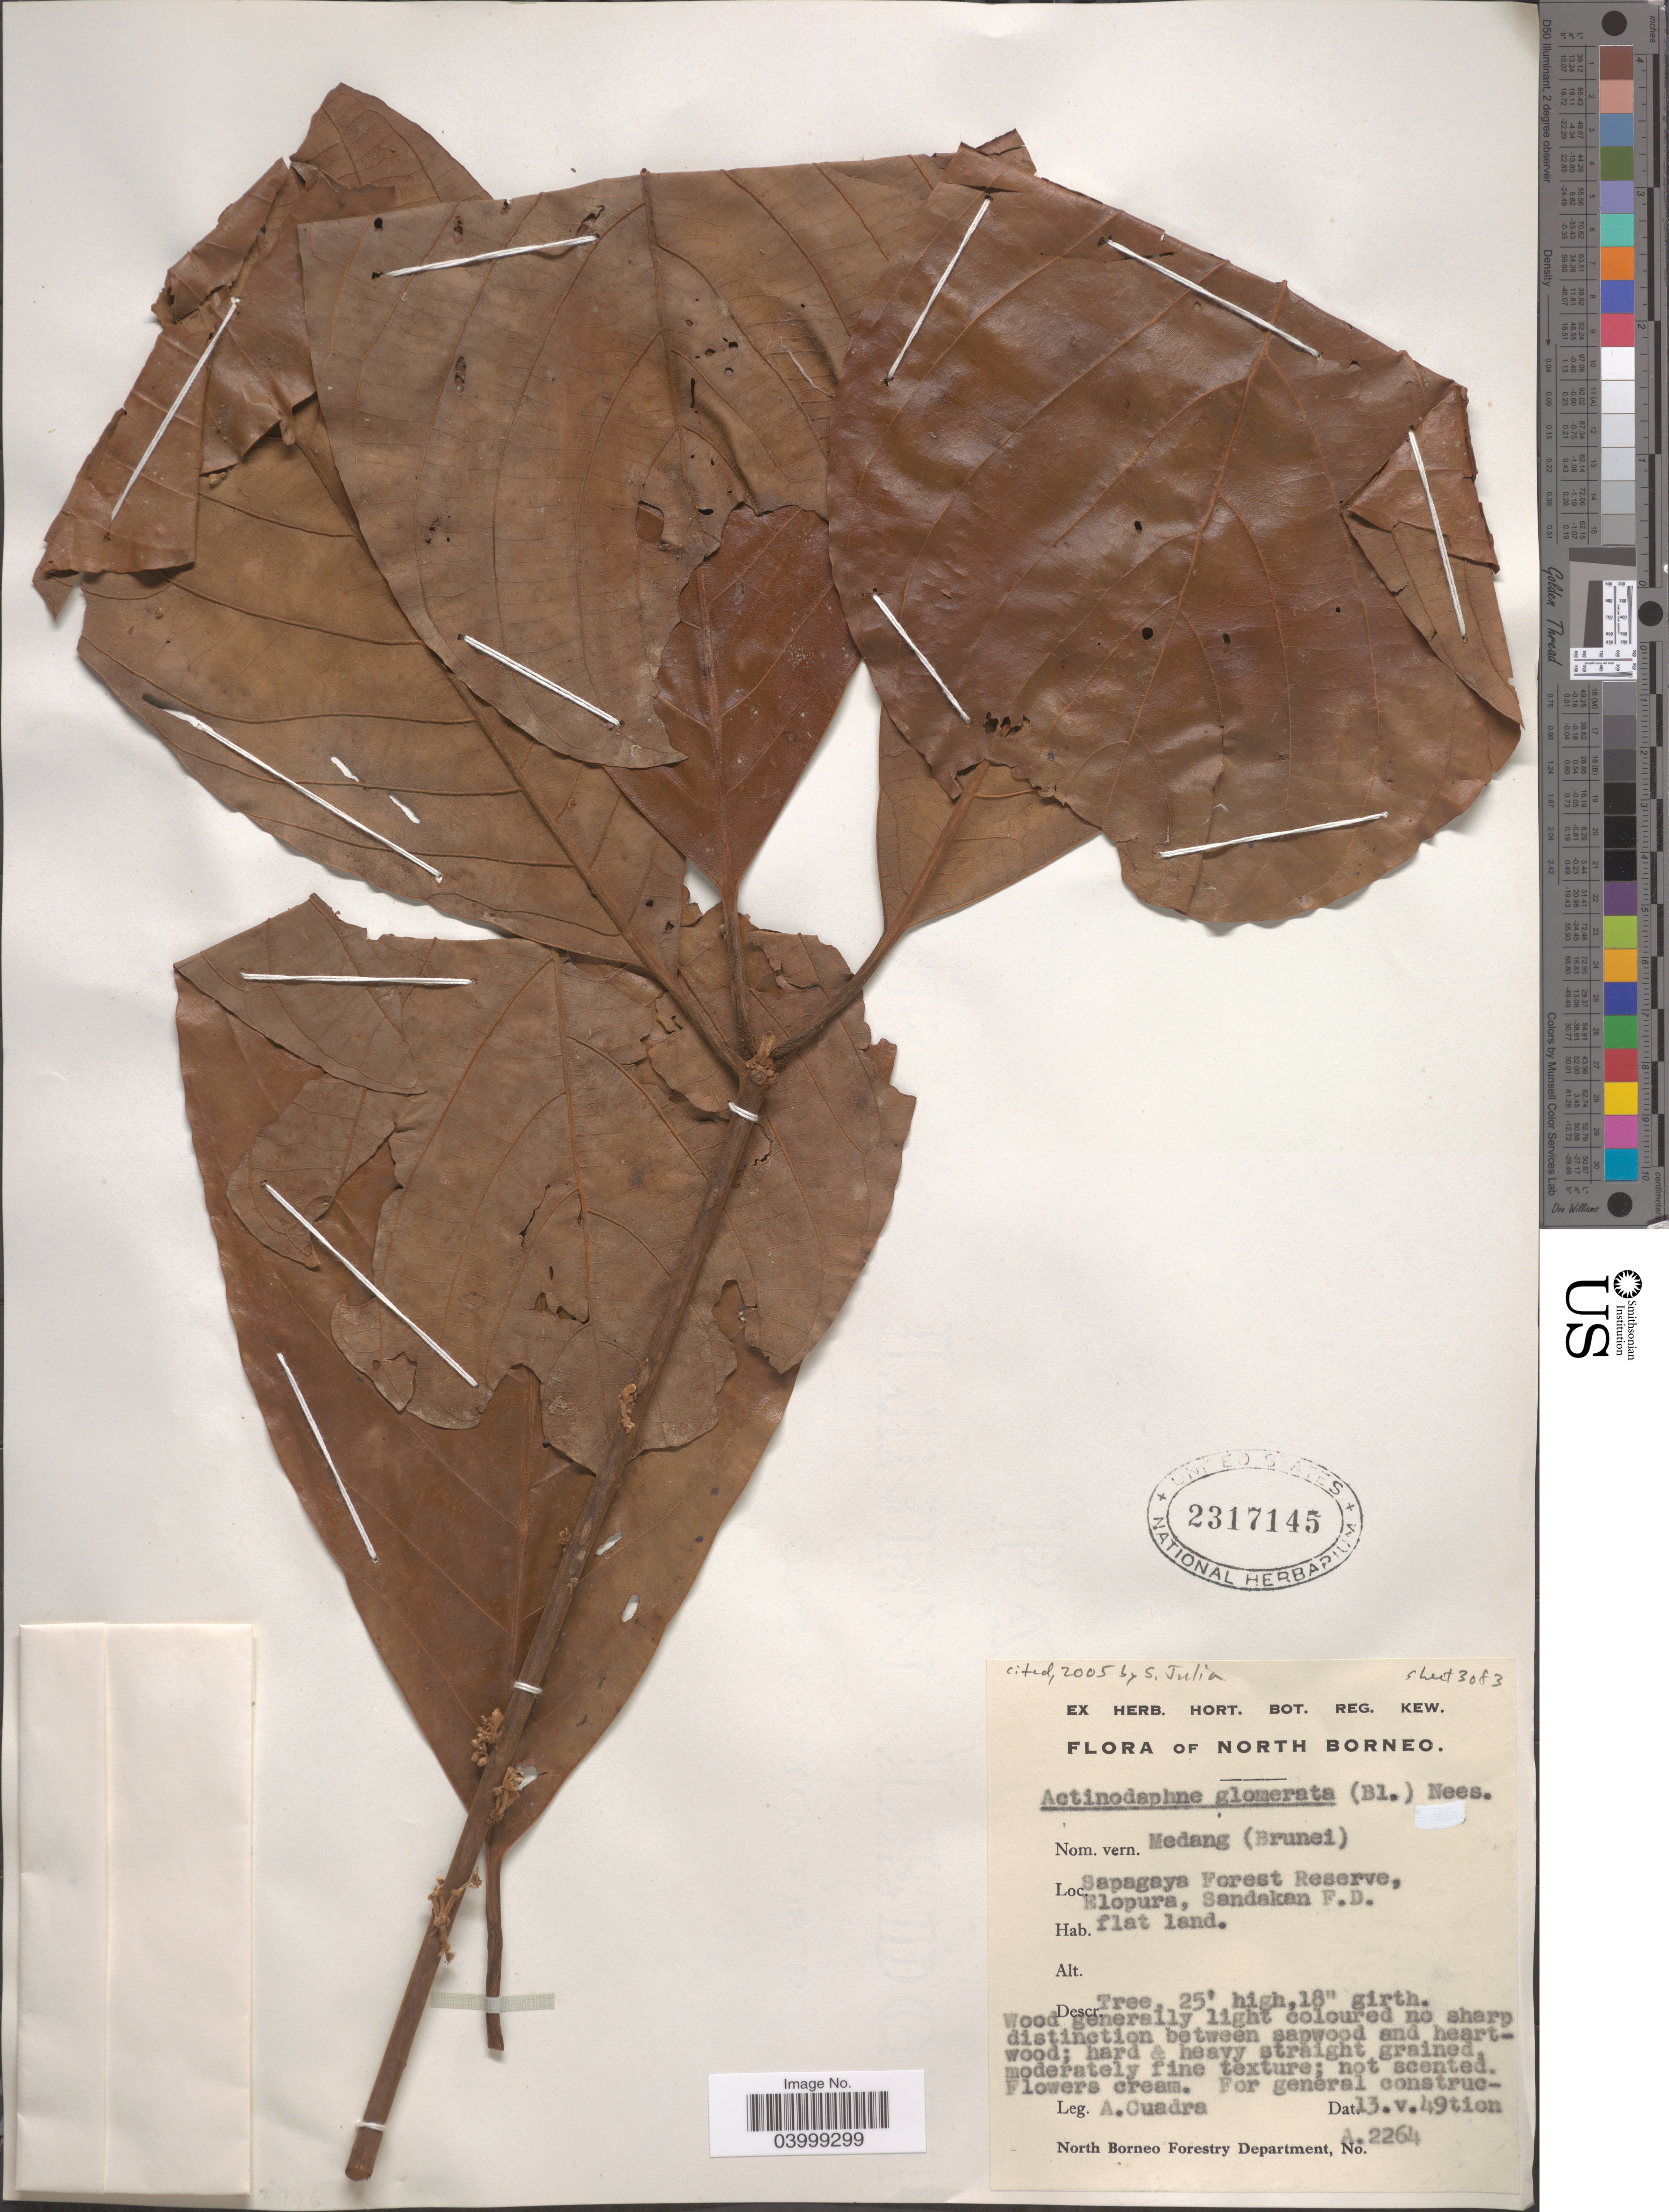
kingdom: Plantae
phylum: Tracheophyta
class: Magnoliopsida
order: Laurales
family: Lauraceae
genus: Actinodaphne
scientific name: Actinodaphne glomerata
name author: (Blume) Nees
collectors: A. Cuadra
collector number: A2264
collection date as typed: Transcribed d/m/y: 13/5/49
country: Malaysia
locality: North Borneo. Sapagaya Forest Reserve, Elopura, Sandakan F.D.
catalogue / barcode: US 2317145